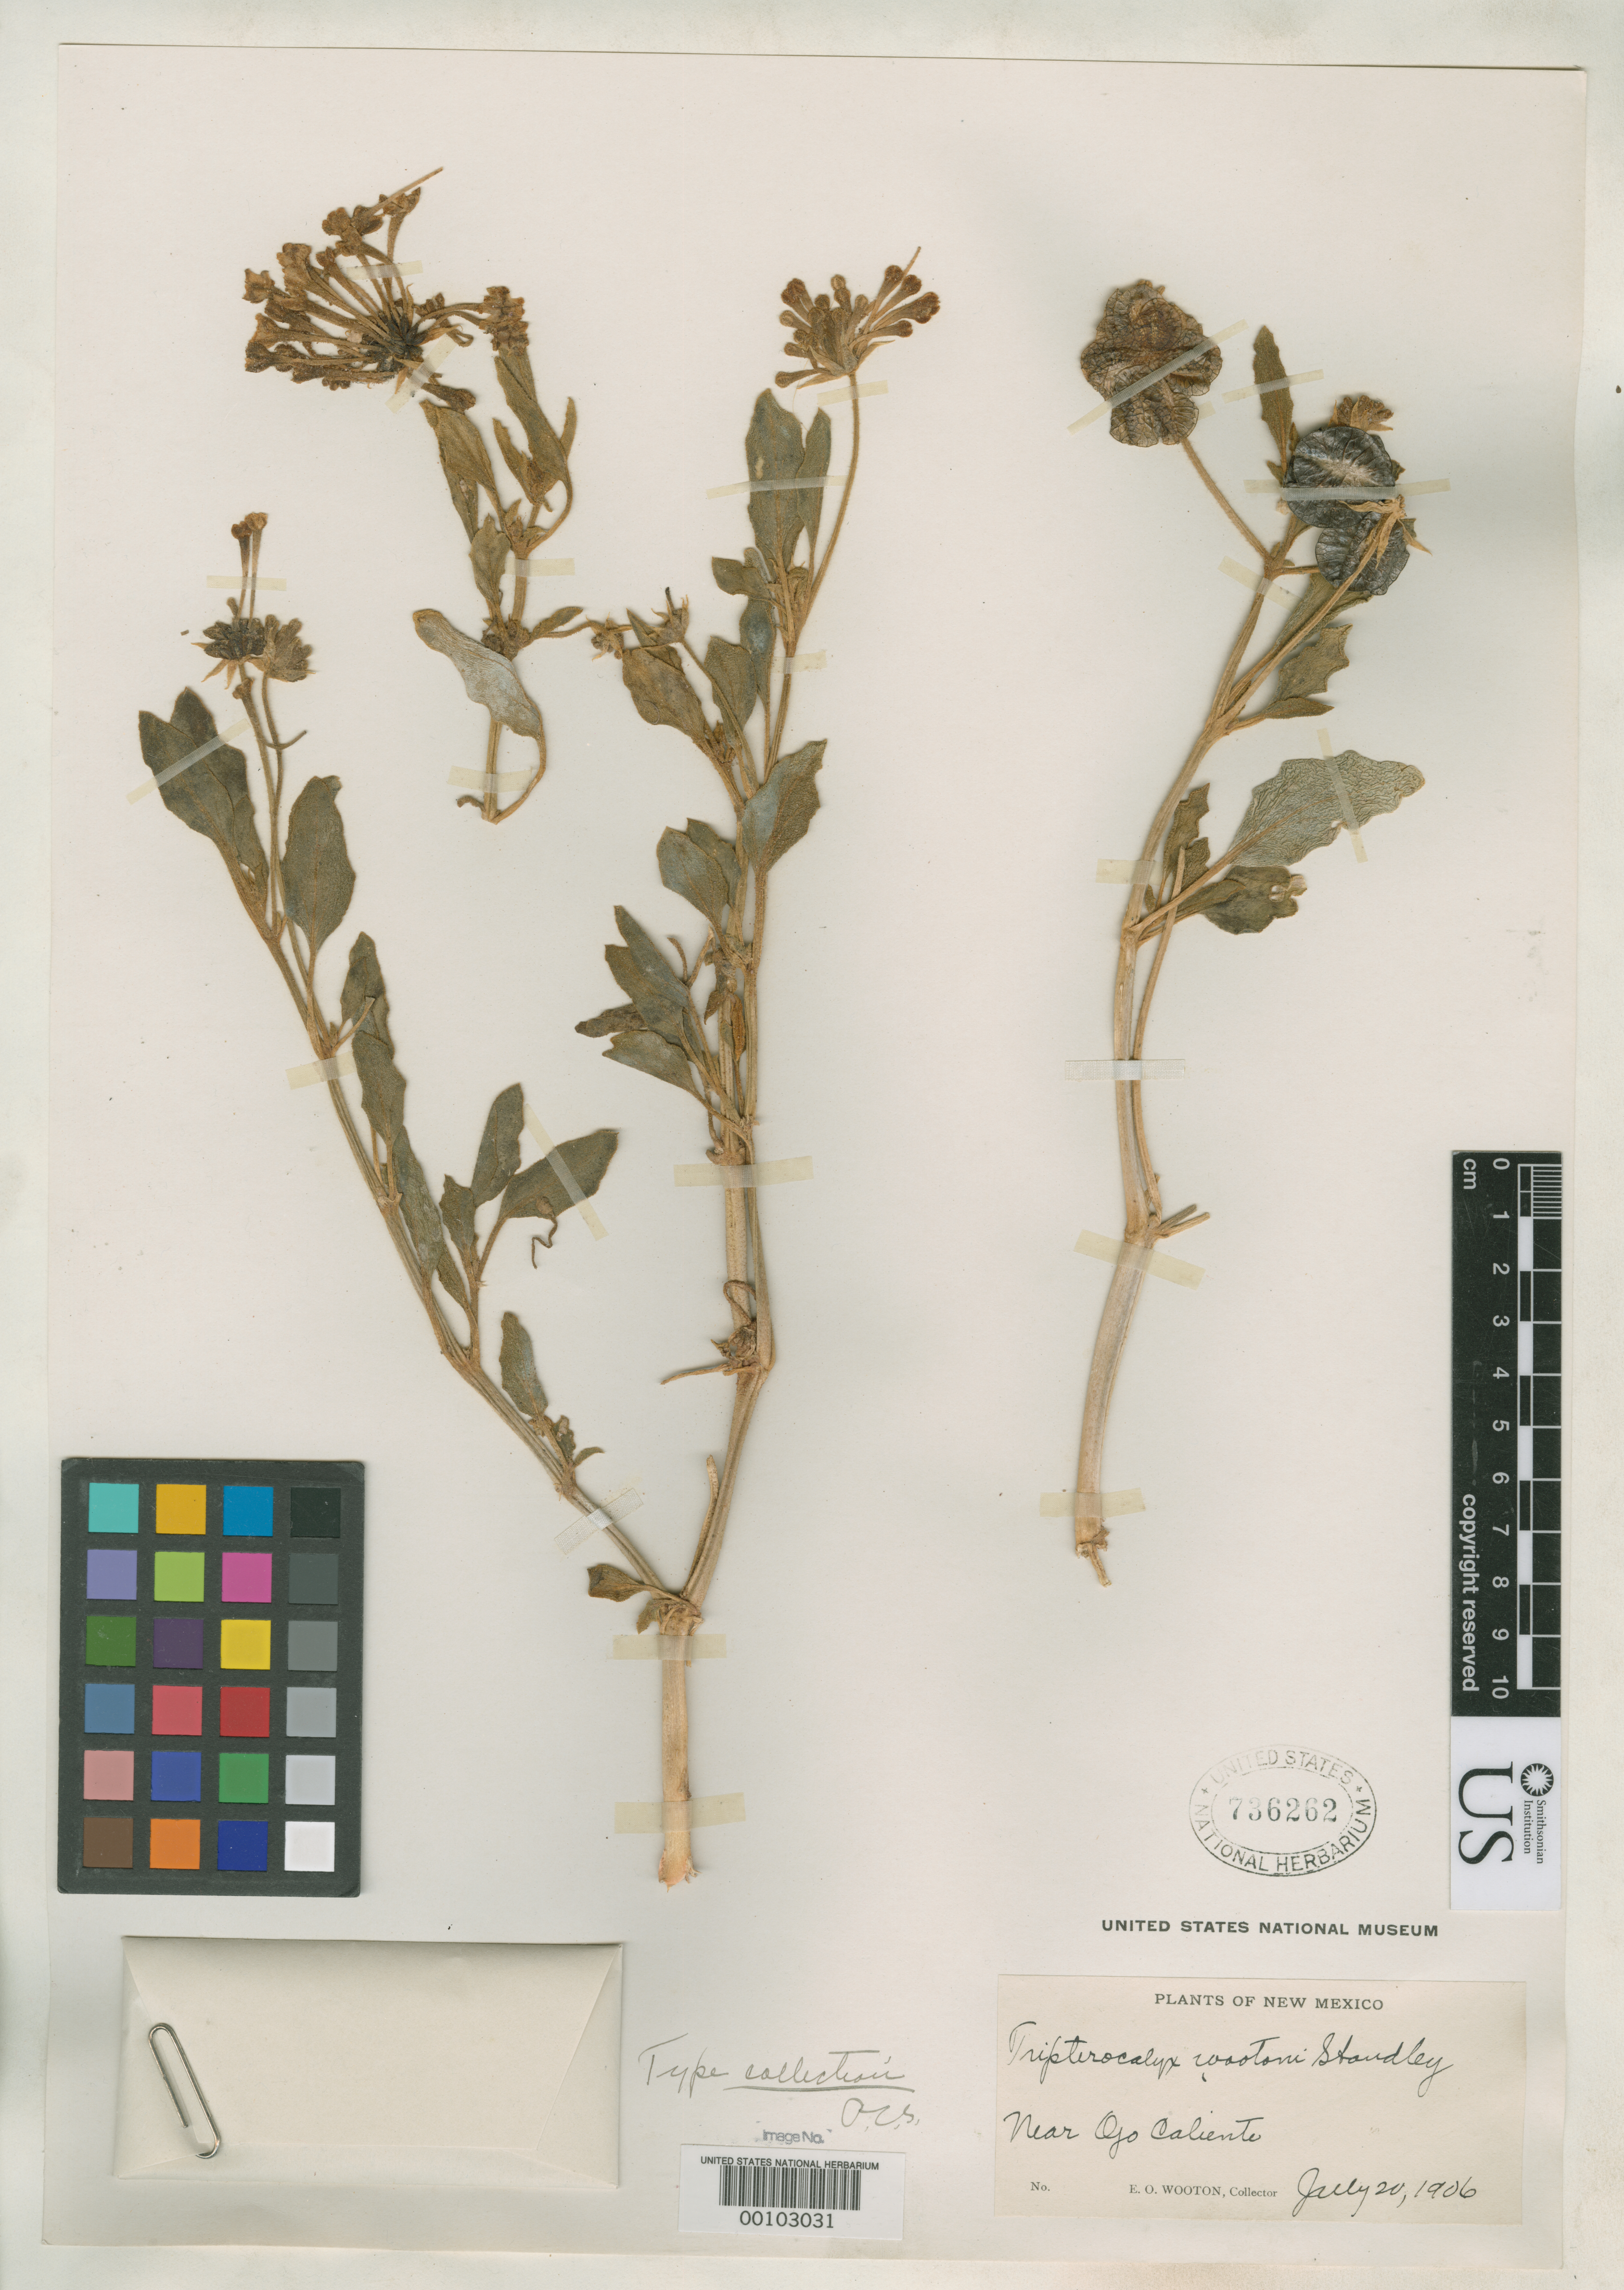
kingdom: Plantae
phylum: Tracheophyta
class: Magnoliopsida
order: Caryophyllales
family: Nyctaginaceae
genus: Tripterocalyx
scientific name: Tripterocalyx wootonii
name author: Standl.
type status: Isotype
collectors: E. O. Wooton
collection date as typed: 20 Jul 1906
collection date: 1906-07-20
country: United States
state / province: New Mexico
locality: Near Ojo Caliente, Zuni Reservation.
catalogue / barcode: US 736262